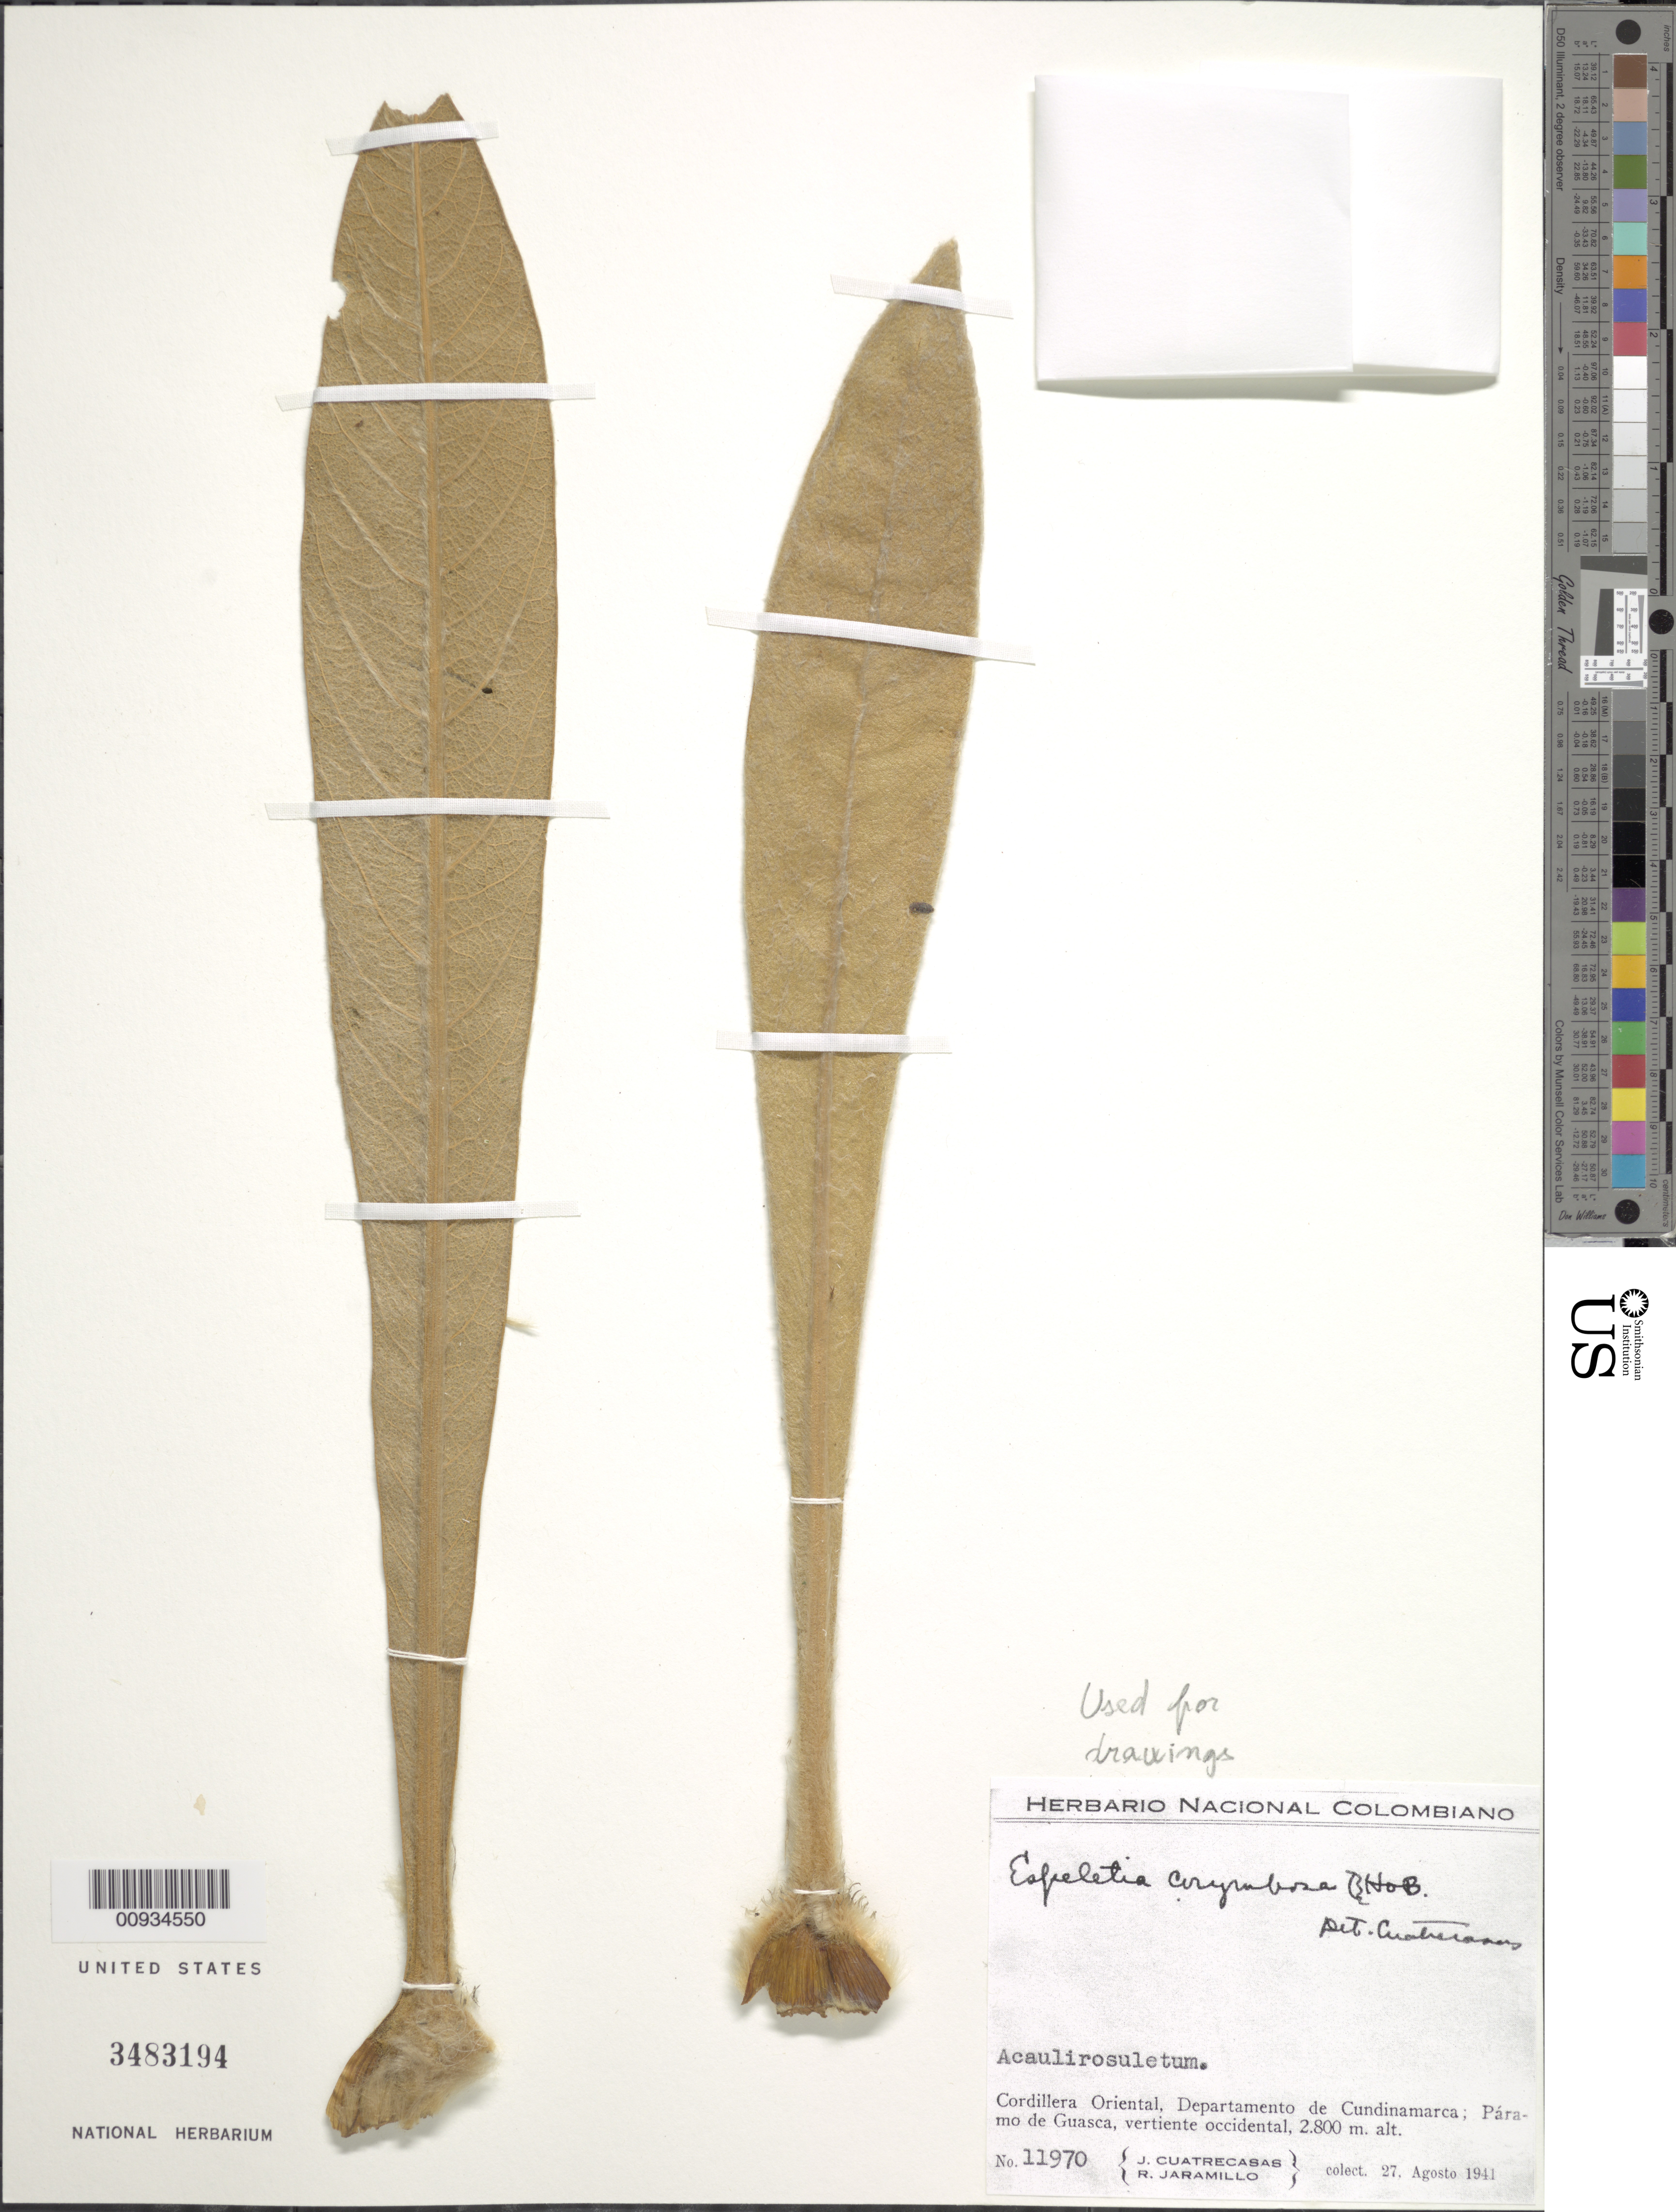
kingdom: Plantae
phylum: Tracheophyta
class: Magnoliopsida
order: Asterales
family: Asteraceae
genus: Espeletiopsis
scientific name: Espeletiopsis corymbosa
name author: (Humb. & Bonpl.) Cuatrec.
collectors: J. Cuatrecasas & R. Jaramillo M.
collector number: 11970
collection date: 1941-08-27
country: Colombia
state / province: Cundinamarca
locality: Páramo de Guasca. Vertiente occidental.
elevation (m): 2800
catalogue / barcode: US 3483194